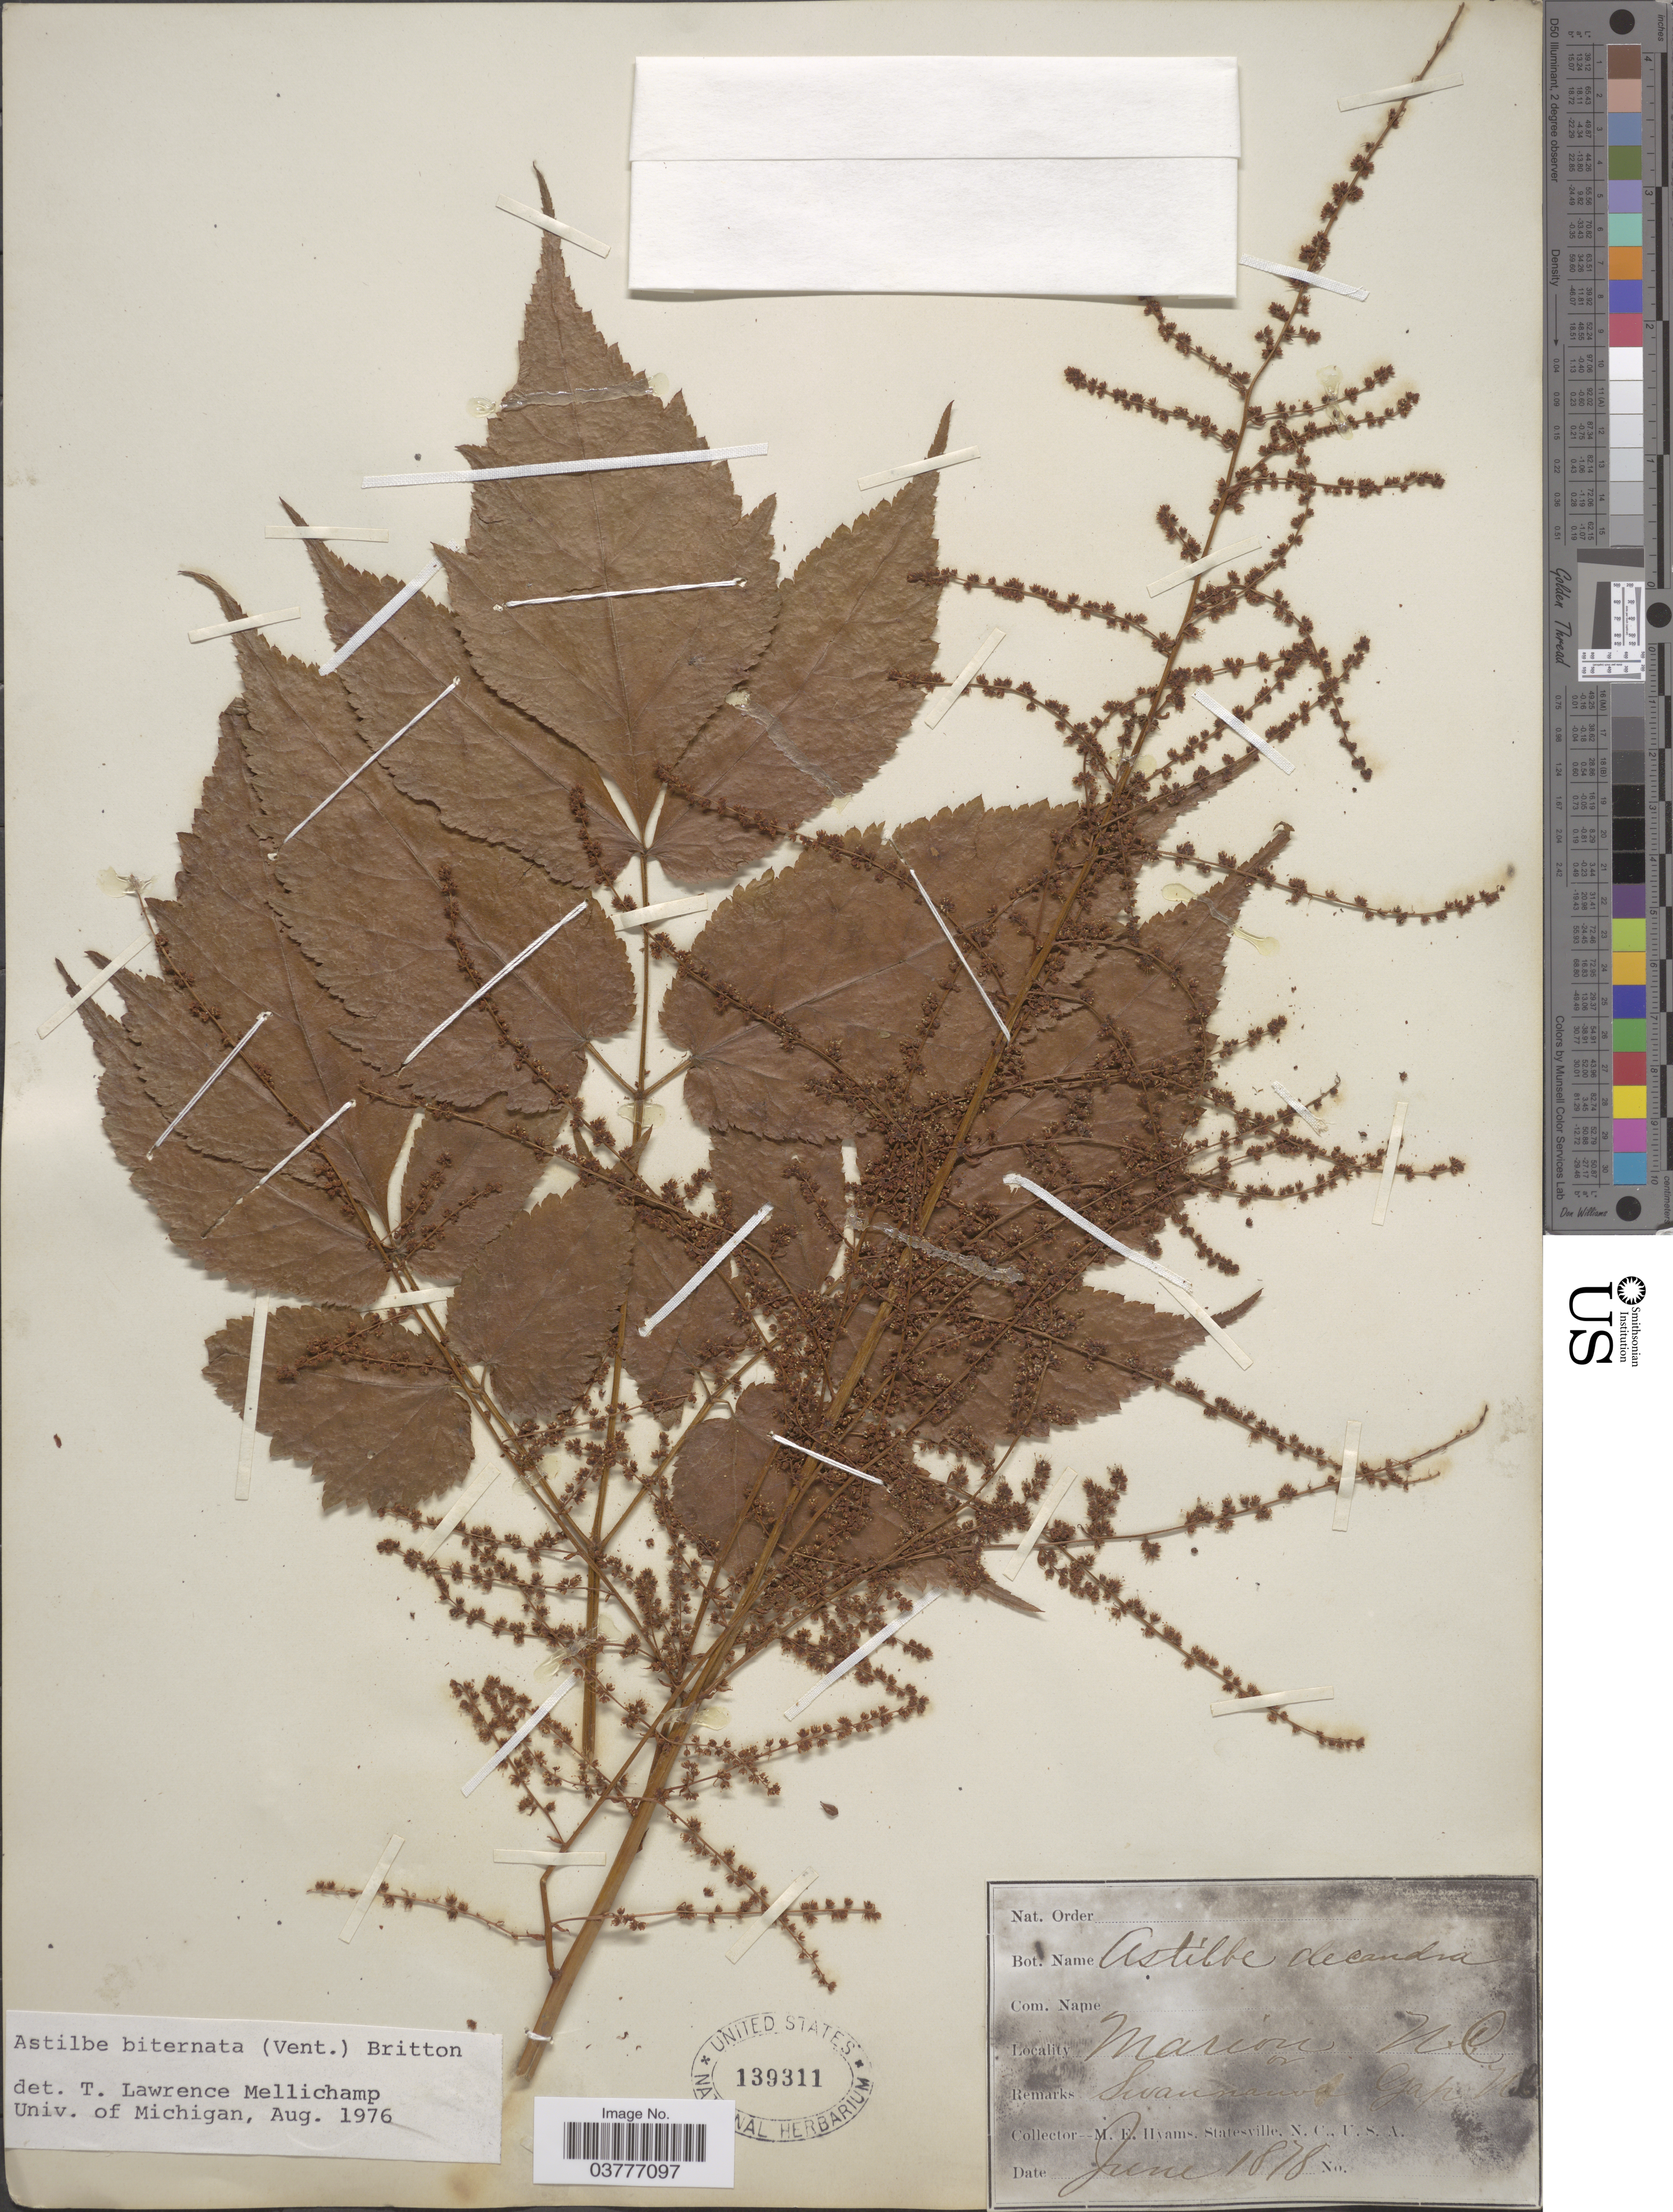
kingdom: Plantae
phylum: Tracheophyta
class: Magnoliopsida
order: Saxifragales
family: Saxifragaceae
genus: Astilbe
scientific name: Astilbe biternata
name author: (Vent.) Britton ex Kearney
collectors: M. E. Hyams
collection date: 1878-06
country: United States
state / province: North Carolina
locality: Marion. Sivaunauwa* Gap.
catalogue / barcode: US 139311